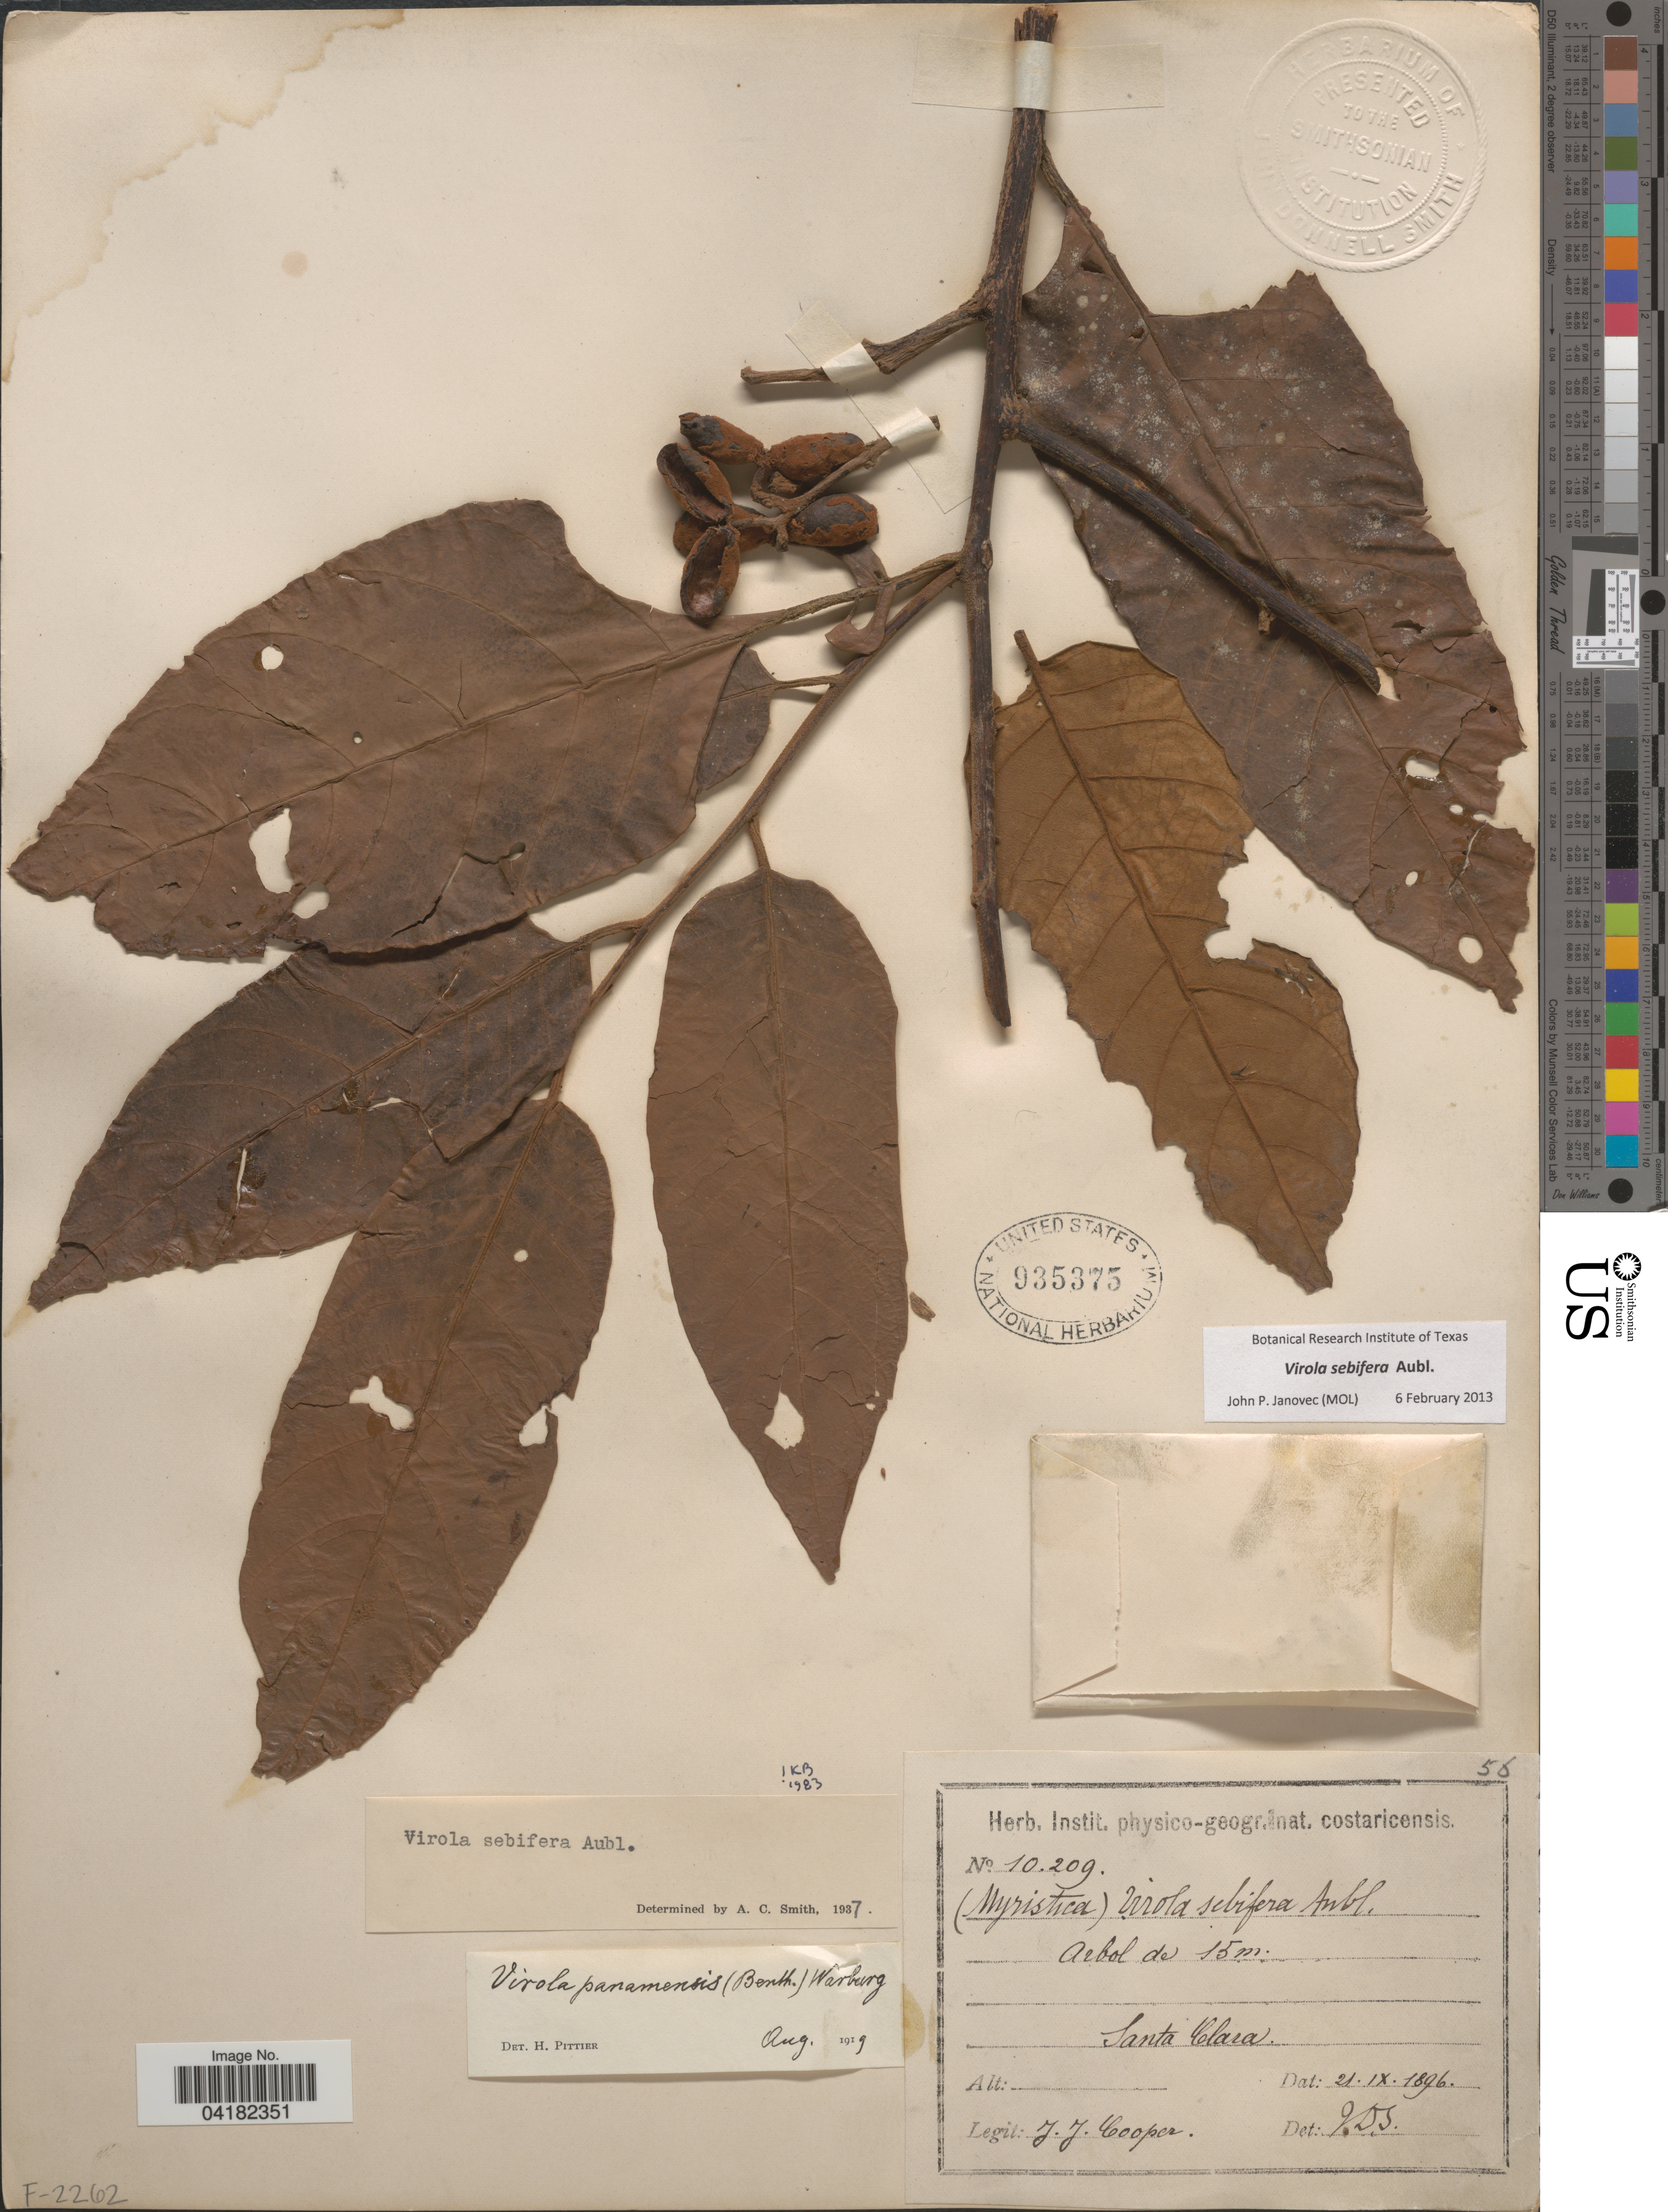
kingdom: Plantae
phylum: Tracheophyta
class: Magnoliopsida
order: Magnoliales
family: Myristicaceae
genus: Virola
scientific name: Virola sebifera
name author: Aubl.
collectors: J. J. Cooper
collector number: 10209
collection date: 1896-09-21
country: Costa Rica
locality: Santa Clara.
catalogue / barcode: US 935375